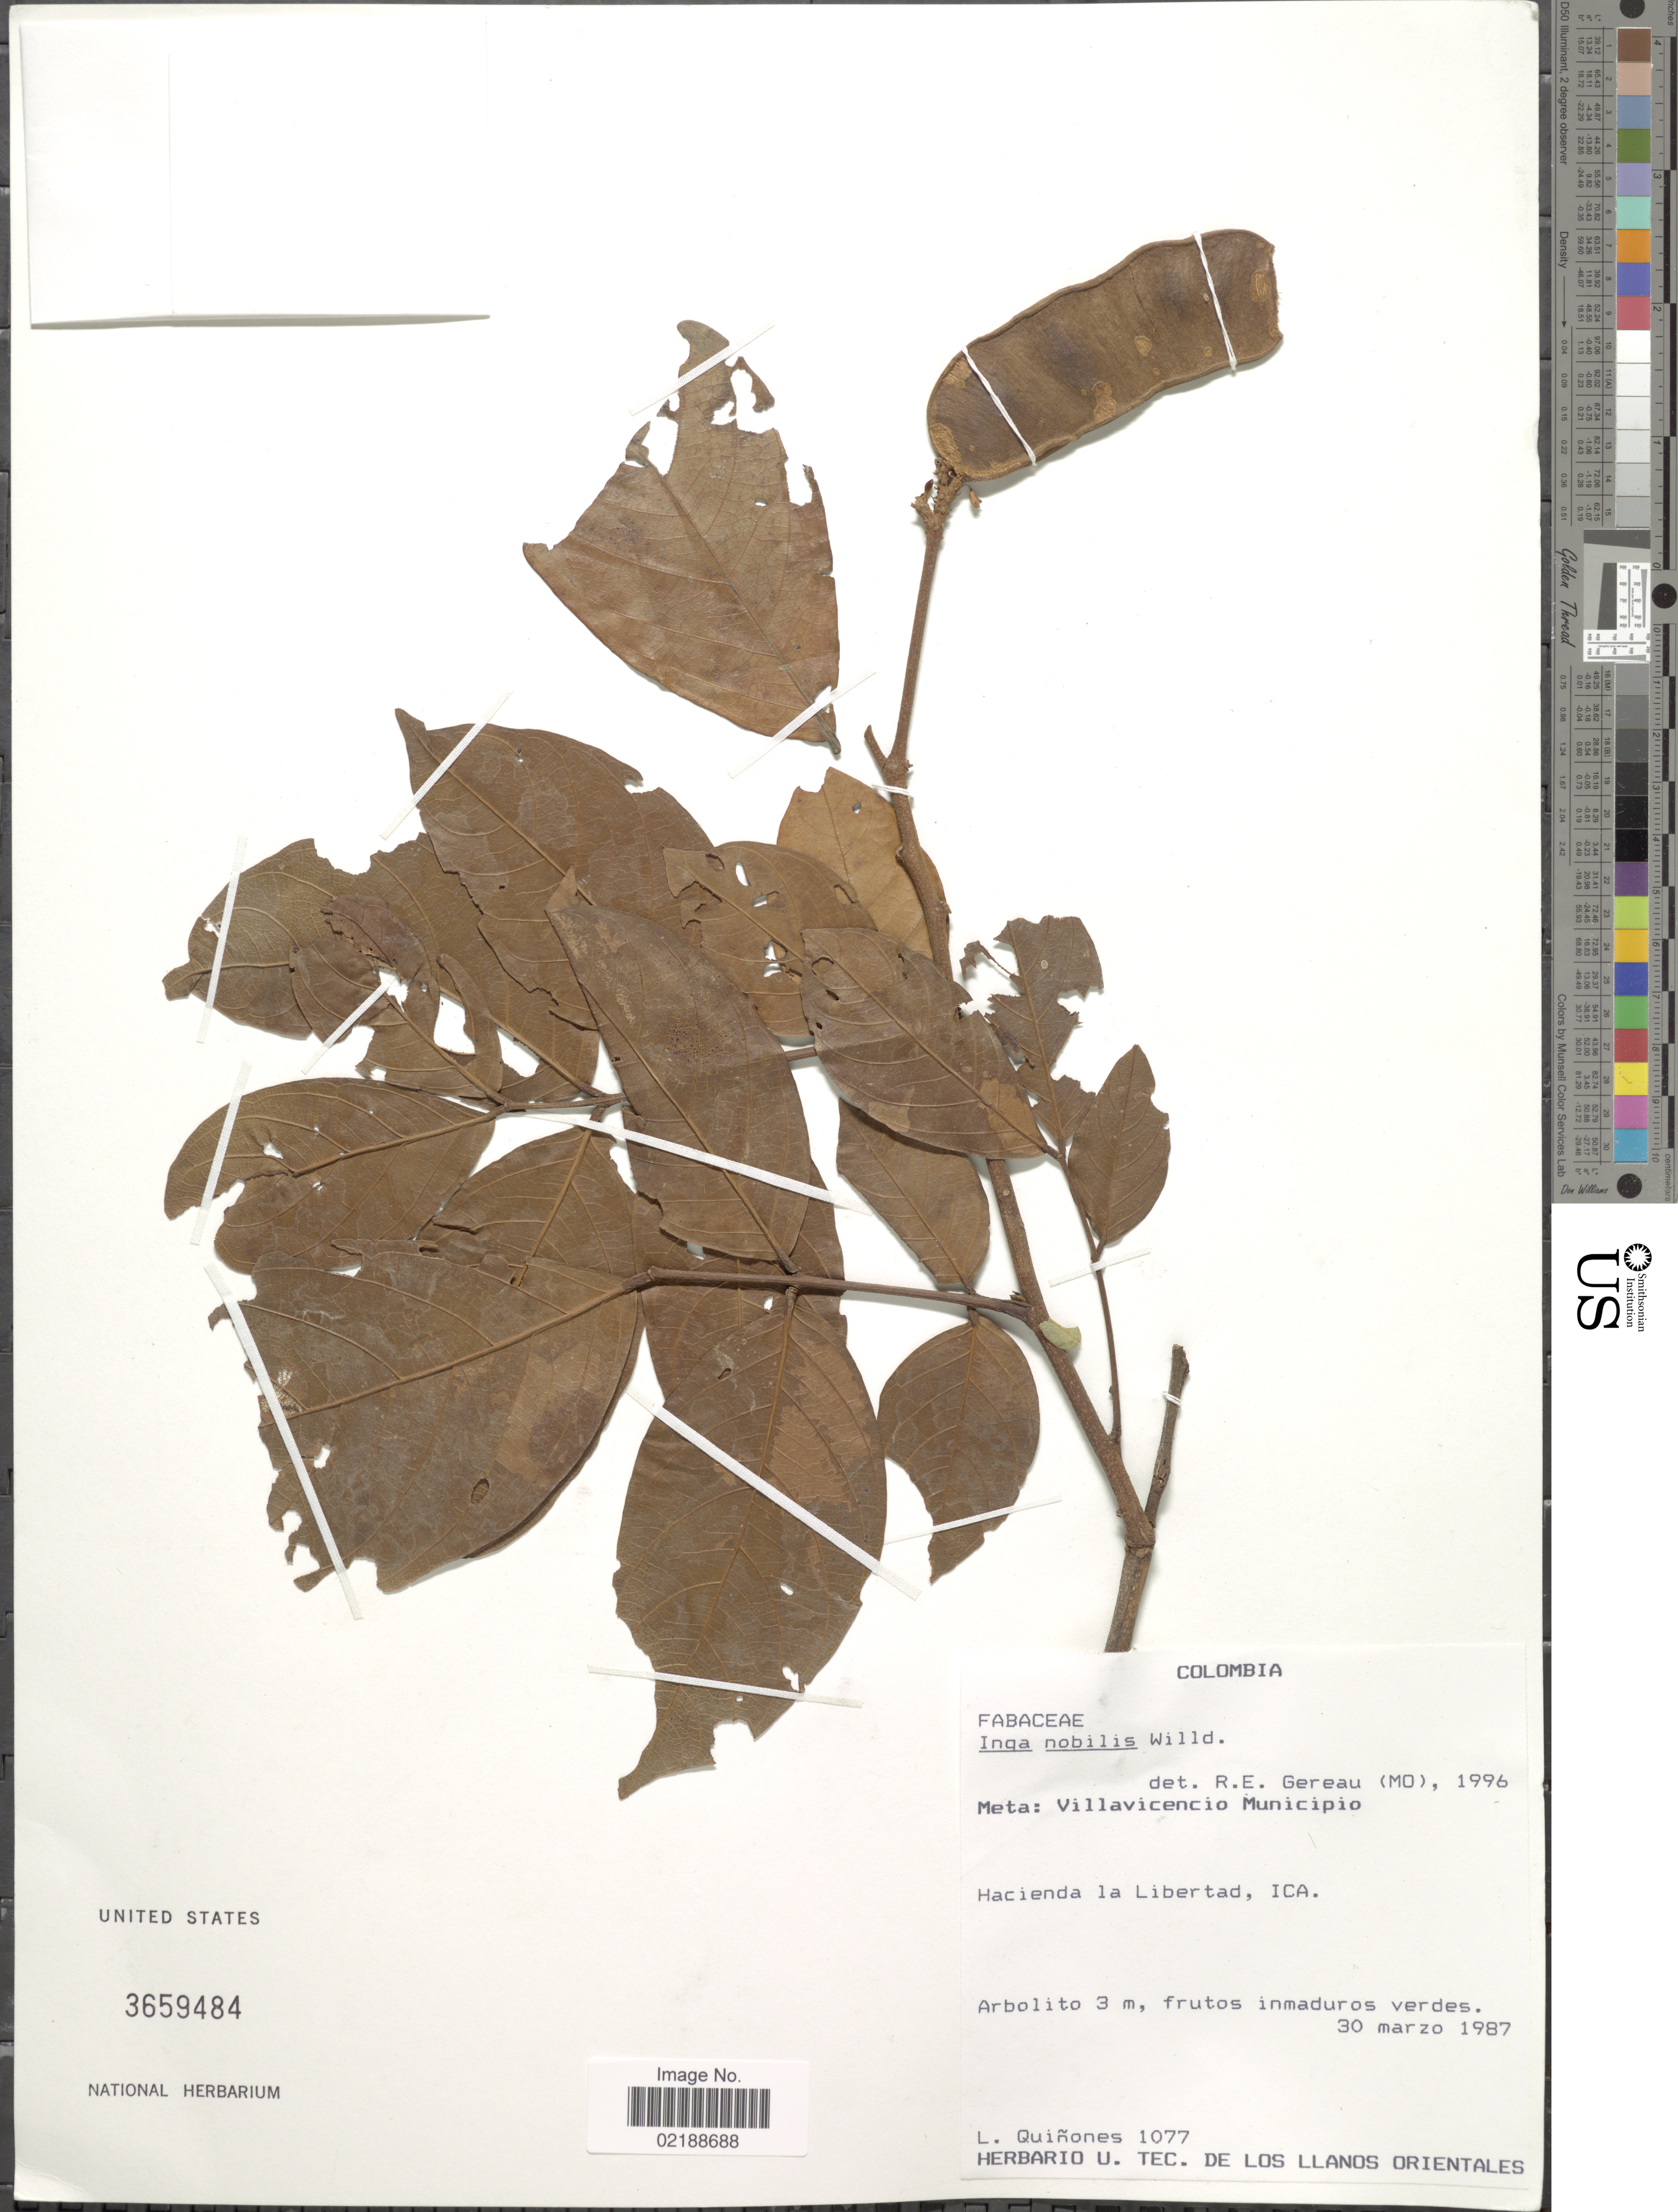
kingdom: Plantae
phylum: Tracheophyta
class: Magnoliopsida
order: Fabales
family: Fabaceae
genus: Inga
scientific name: Inga nobilis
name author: Willd.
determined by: Gereau, R. E.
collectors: L. Quinones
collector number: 1077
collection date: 1987-03-30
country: Colombia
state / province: Meta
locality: Villavicencio Municipio, hacienda la libertad, ICA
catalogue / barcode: US 3659484